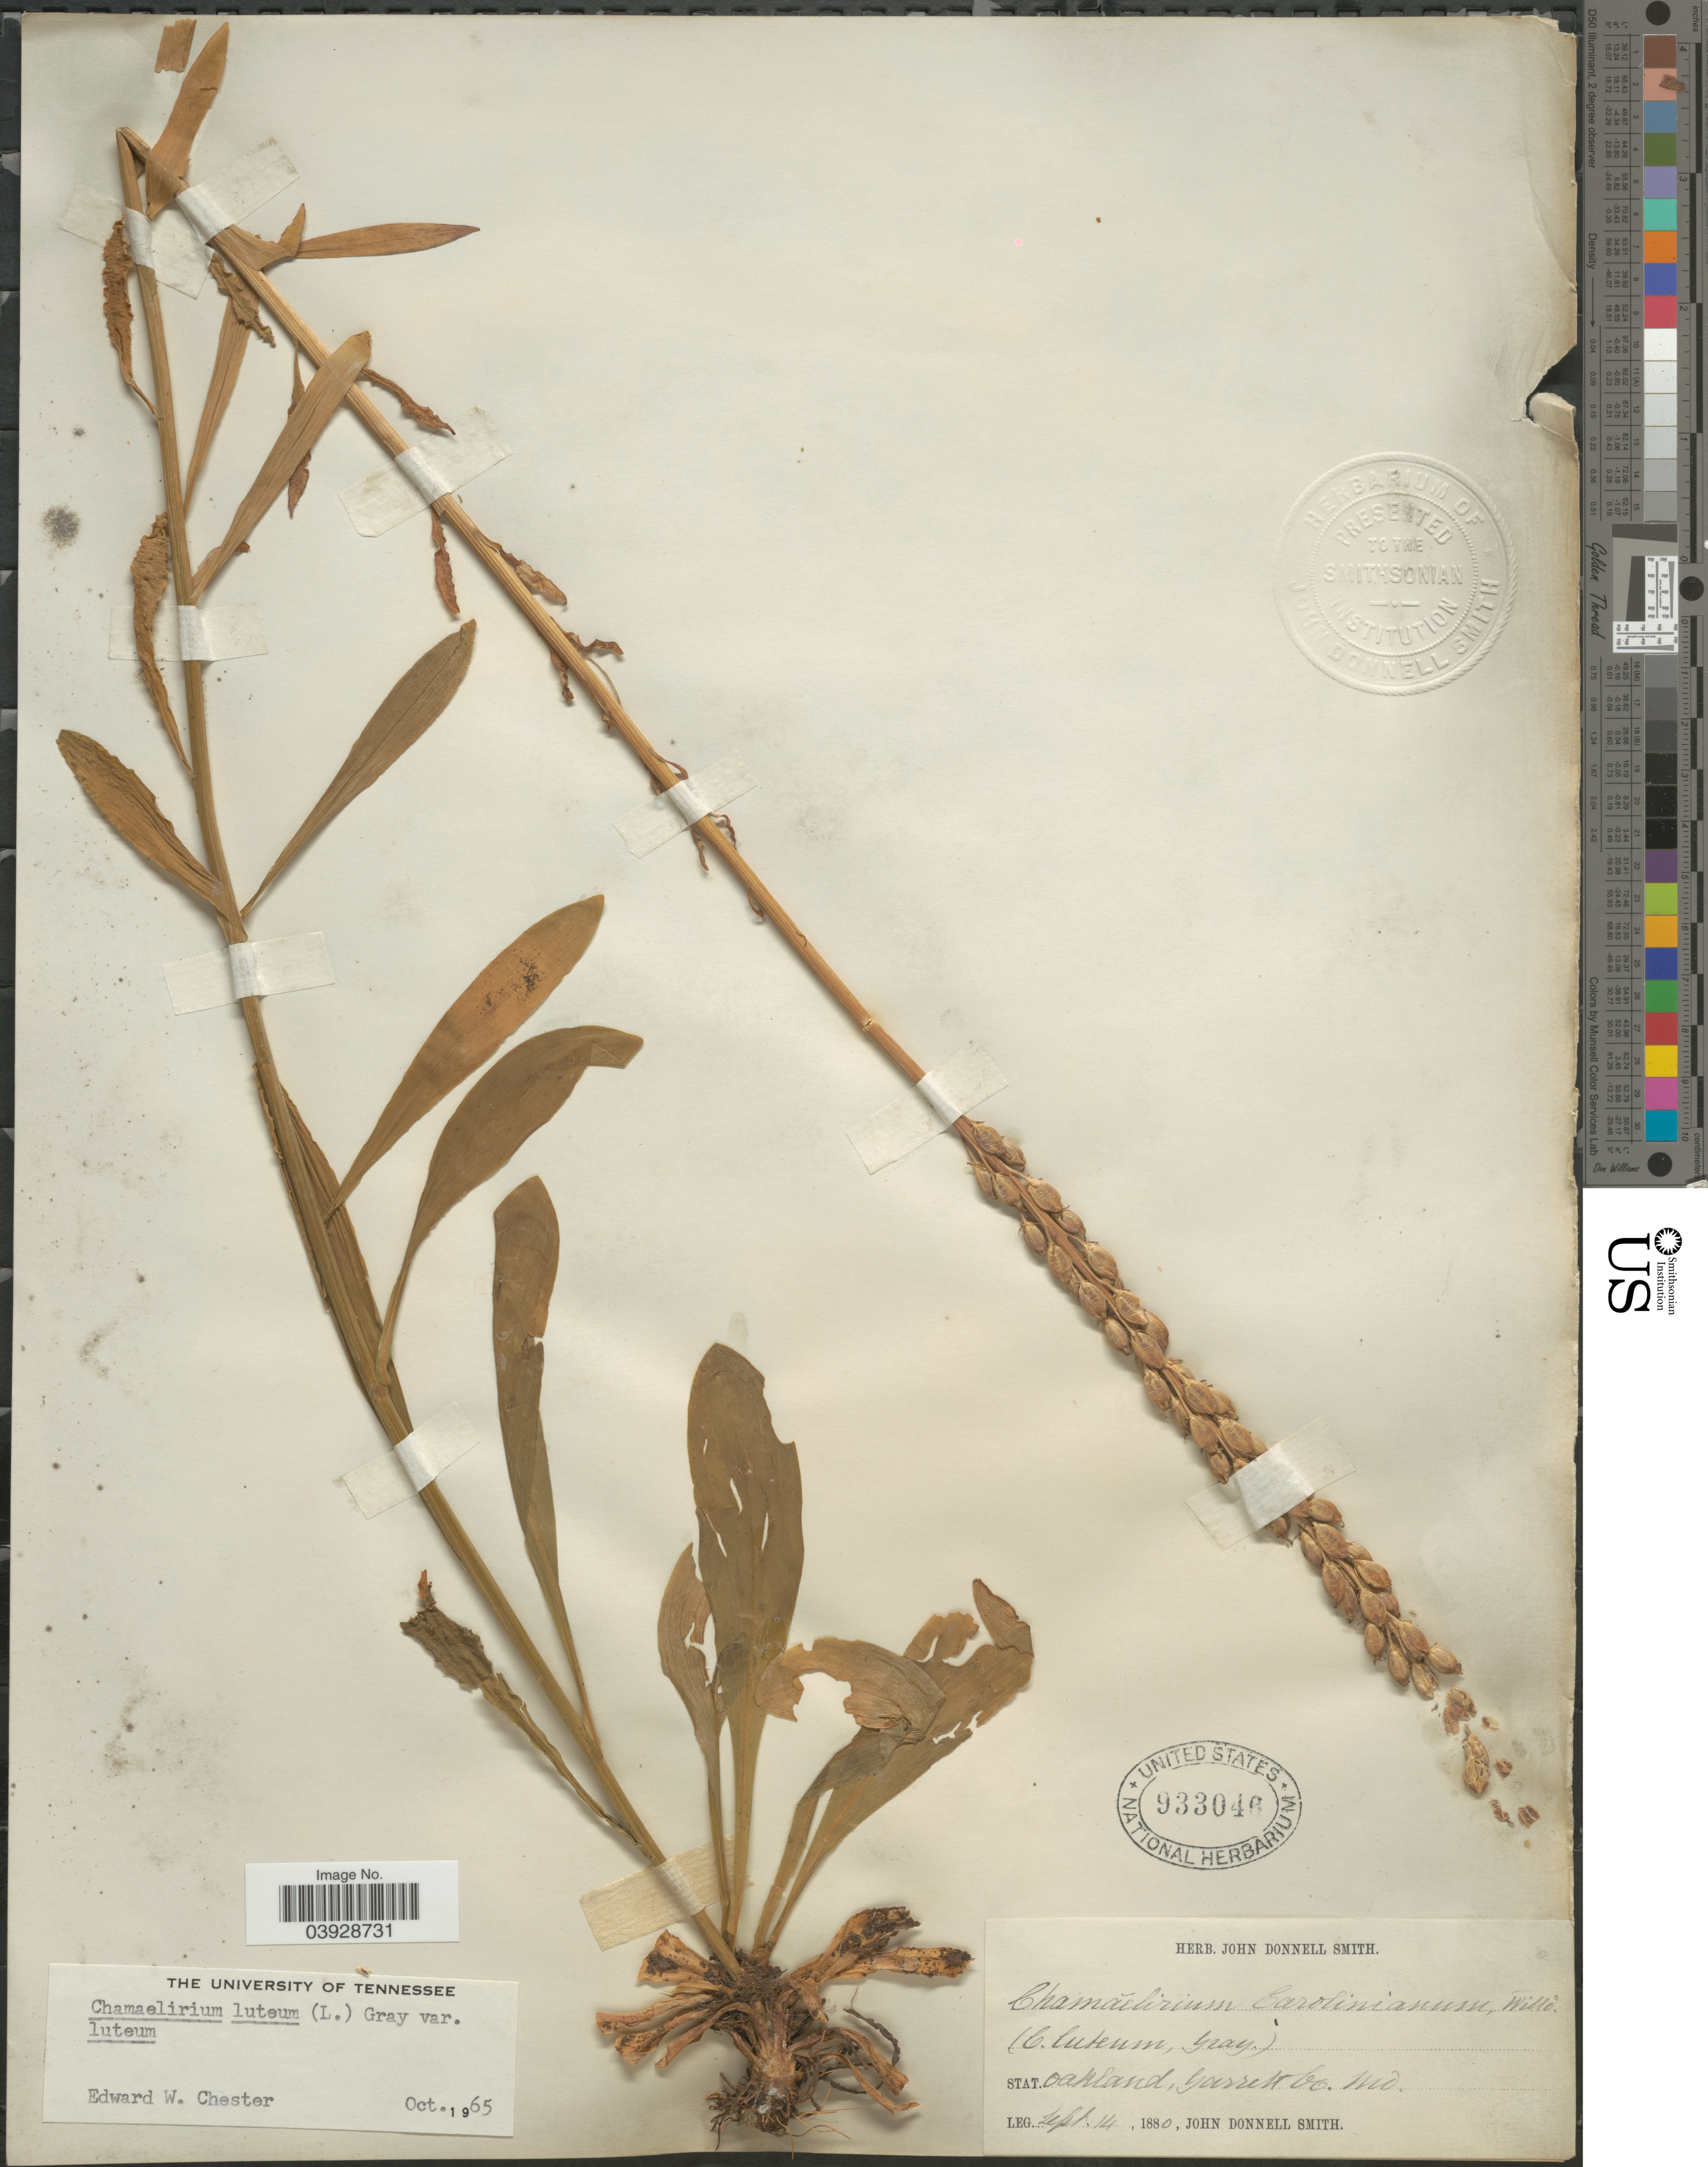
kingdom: Plantae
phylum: Tracheophyta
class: Liliopsida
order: Liliales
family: Melanthiaceae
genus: Chamaelirium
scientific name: Chamaelirium luteum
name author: (L.) A. Gray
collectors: J. Donnell Smith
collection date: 1880-09-14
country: United States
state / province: Maryland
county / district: Garrett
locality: Oakland, Garrett Co.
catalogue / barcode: US 933046